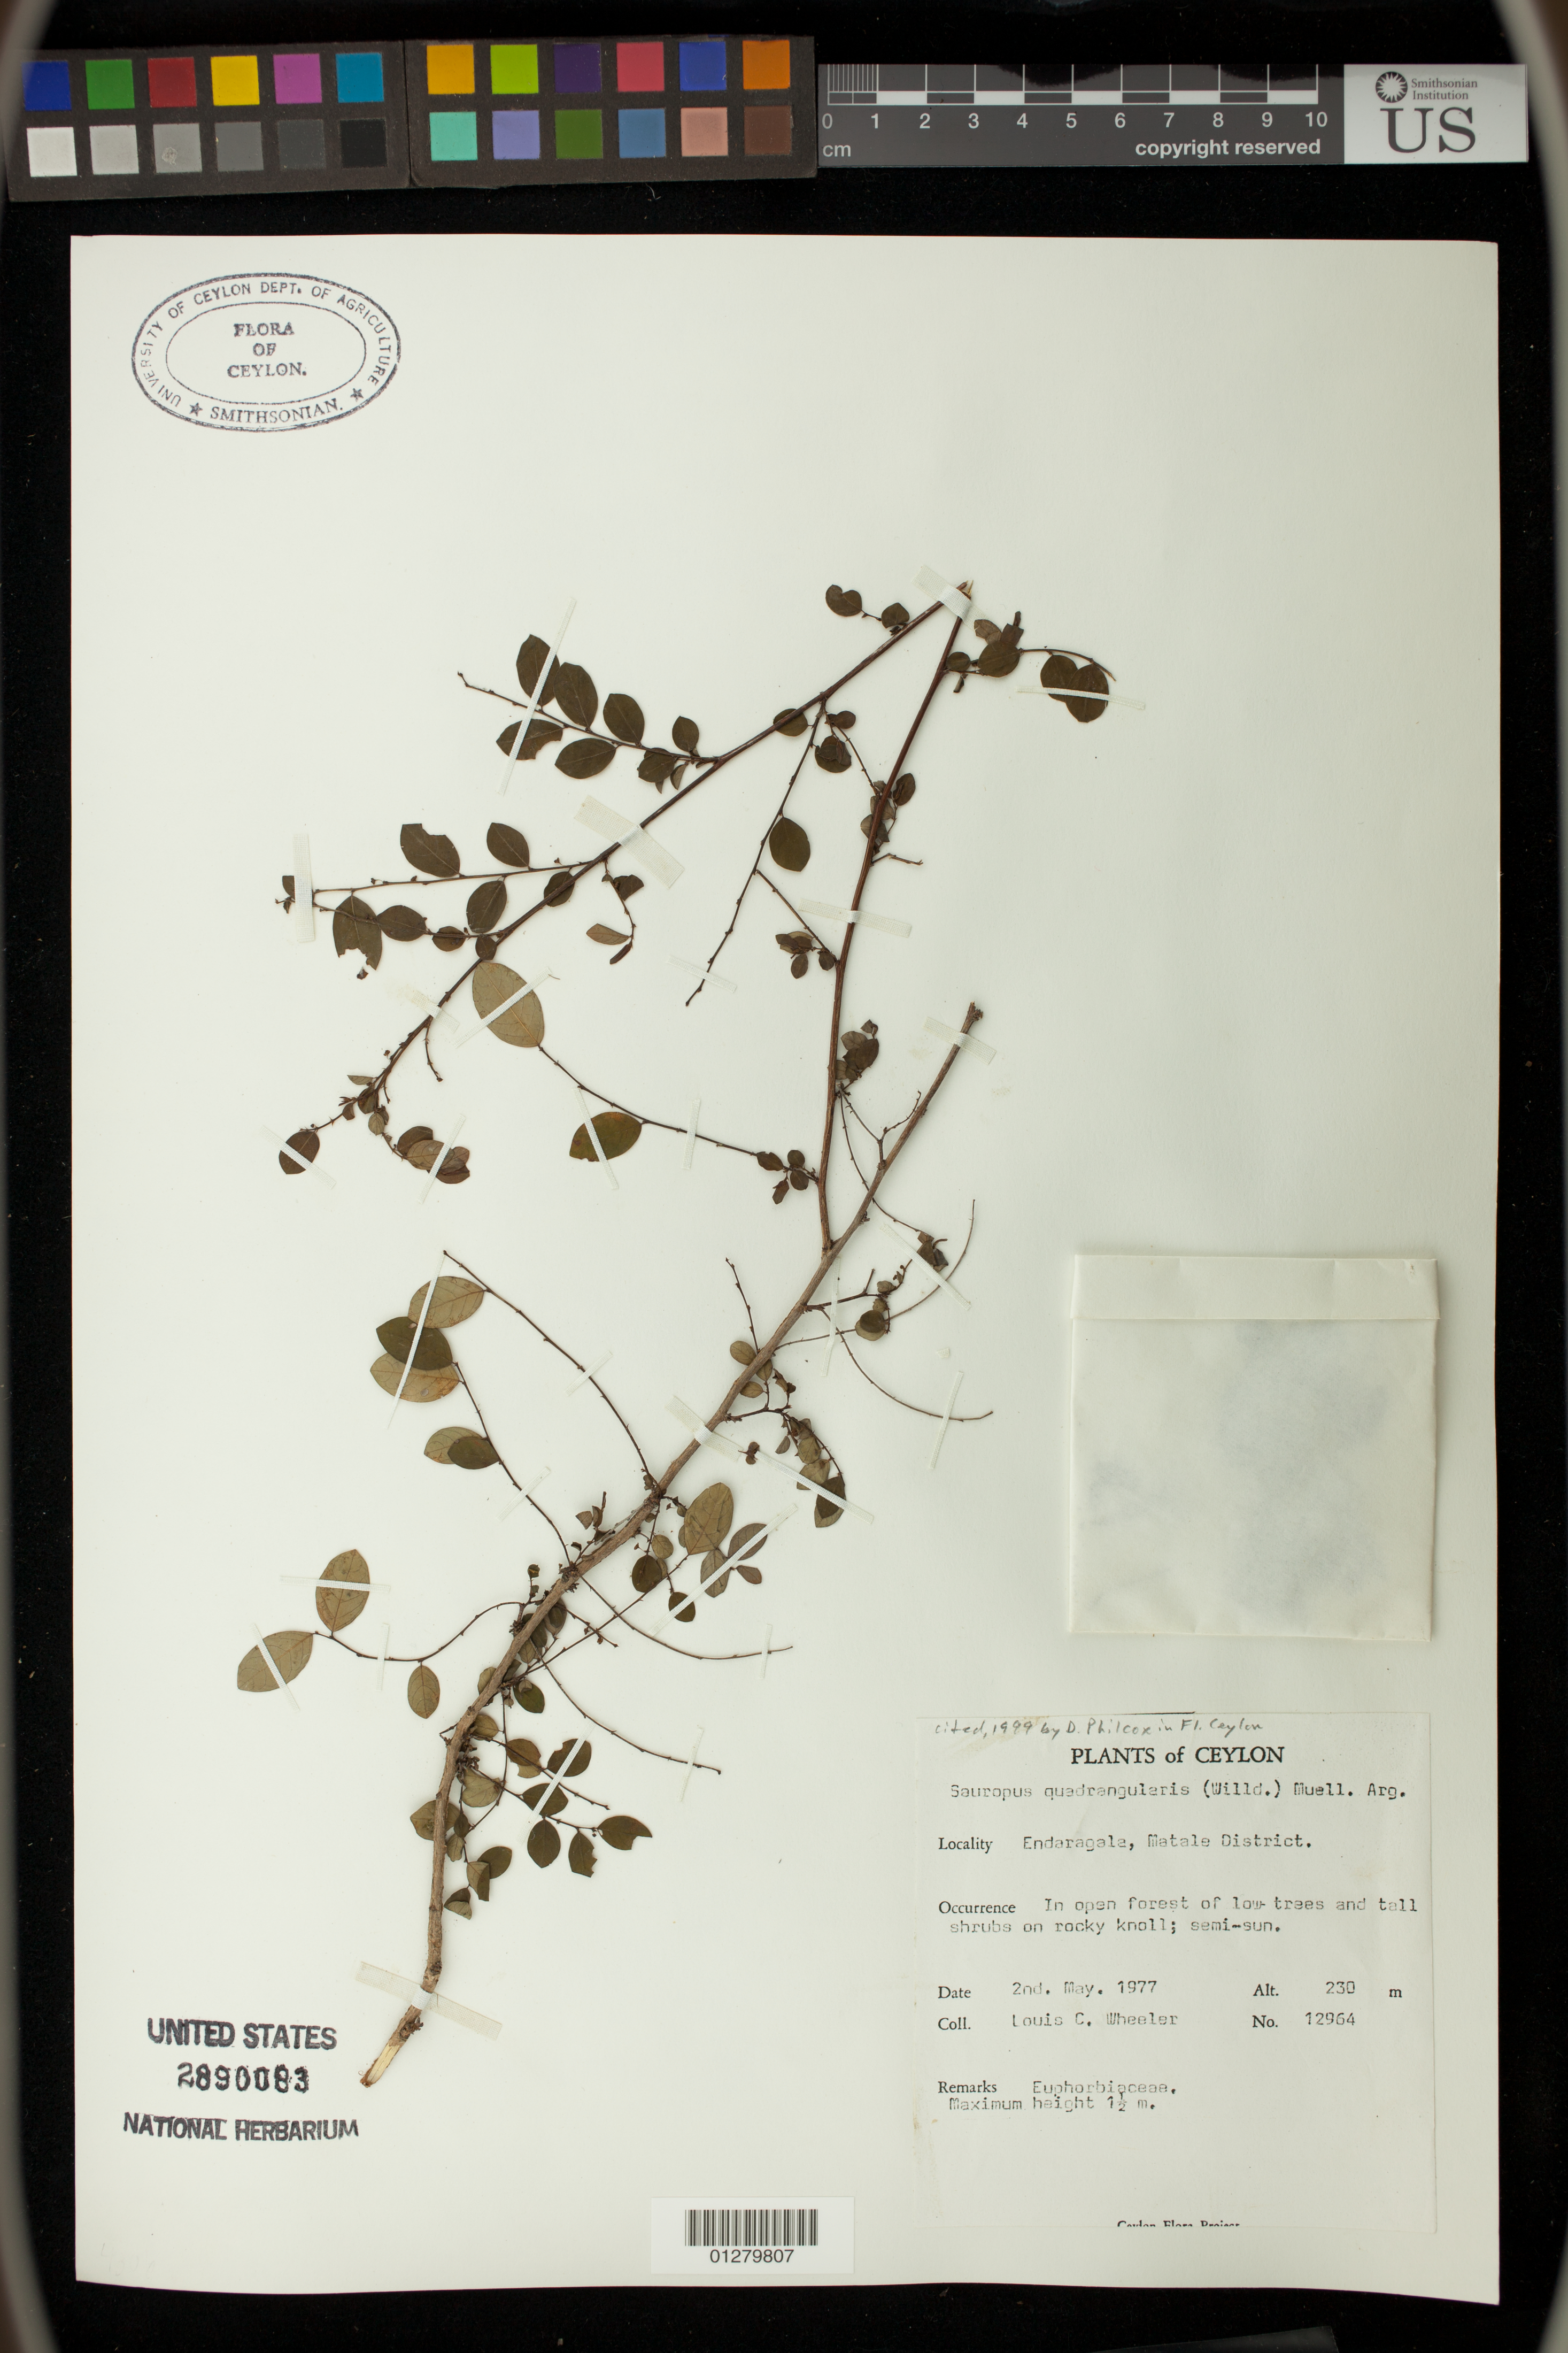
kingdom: Plantae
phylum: Tracheophyta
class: Magnoliopsida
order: Malpighiales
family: Phyllanthaceae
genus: Sauropus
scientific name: Sauropus quadrangularis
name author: (Willd.) Müll. Arg.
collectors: L. C. Wheeler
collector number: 12964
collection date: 1977-05-02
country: Sri Lanka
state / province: Central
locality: Endaragala, Matale District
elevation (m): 230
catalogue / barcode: US 2890083